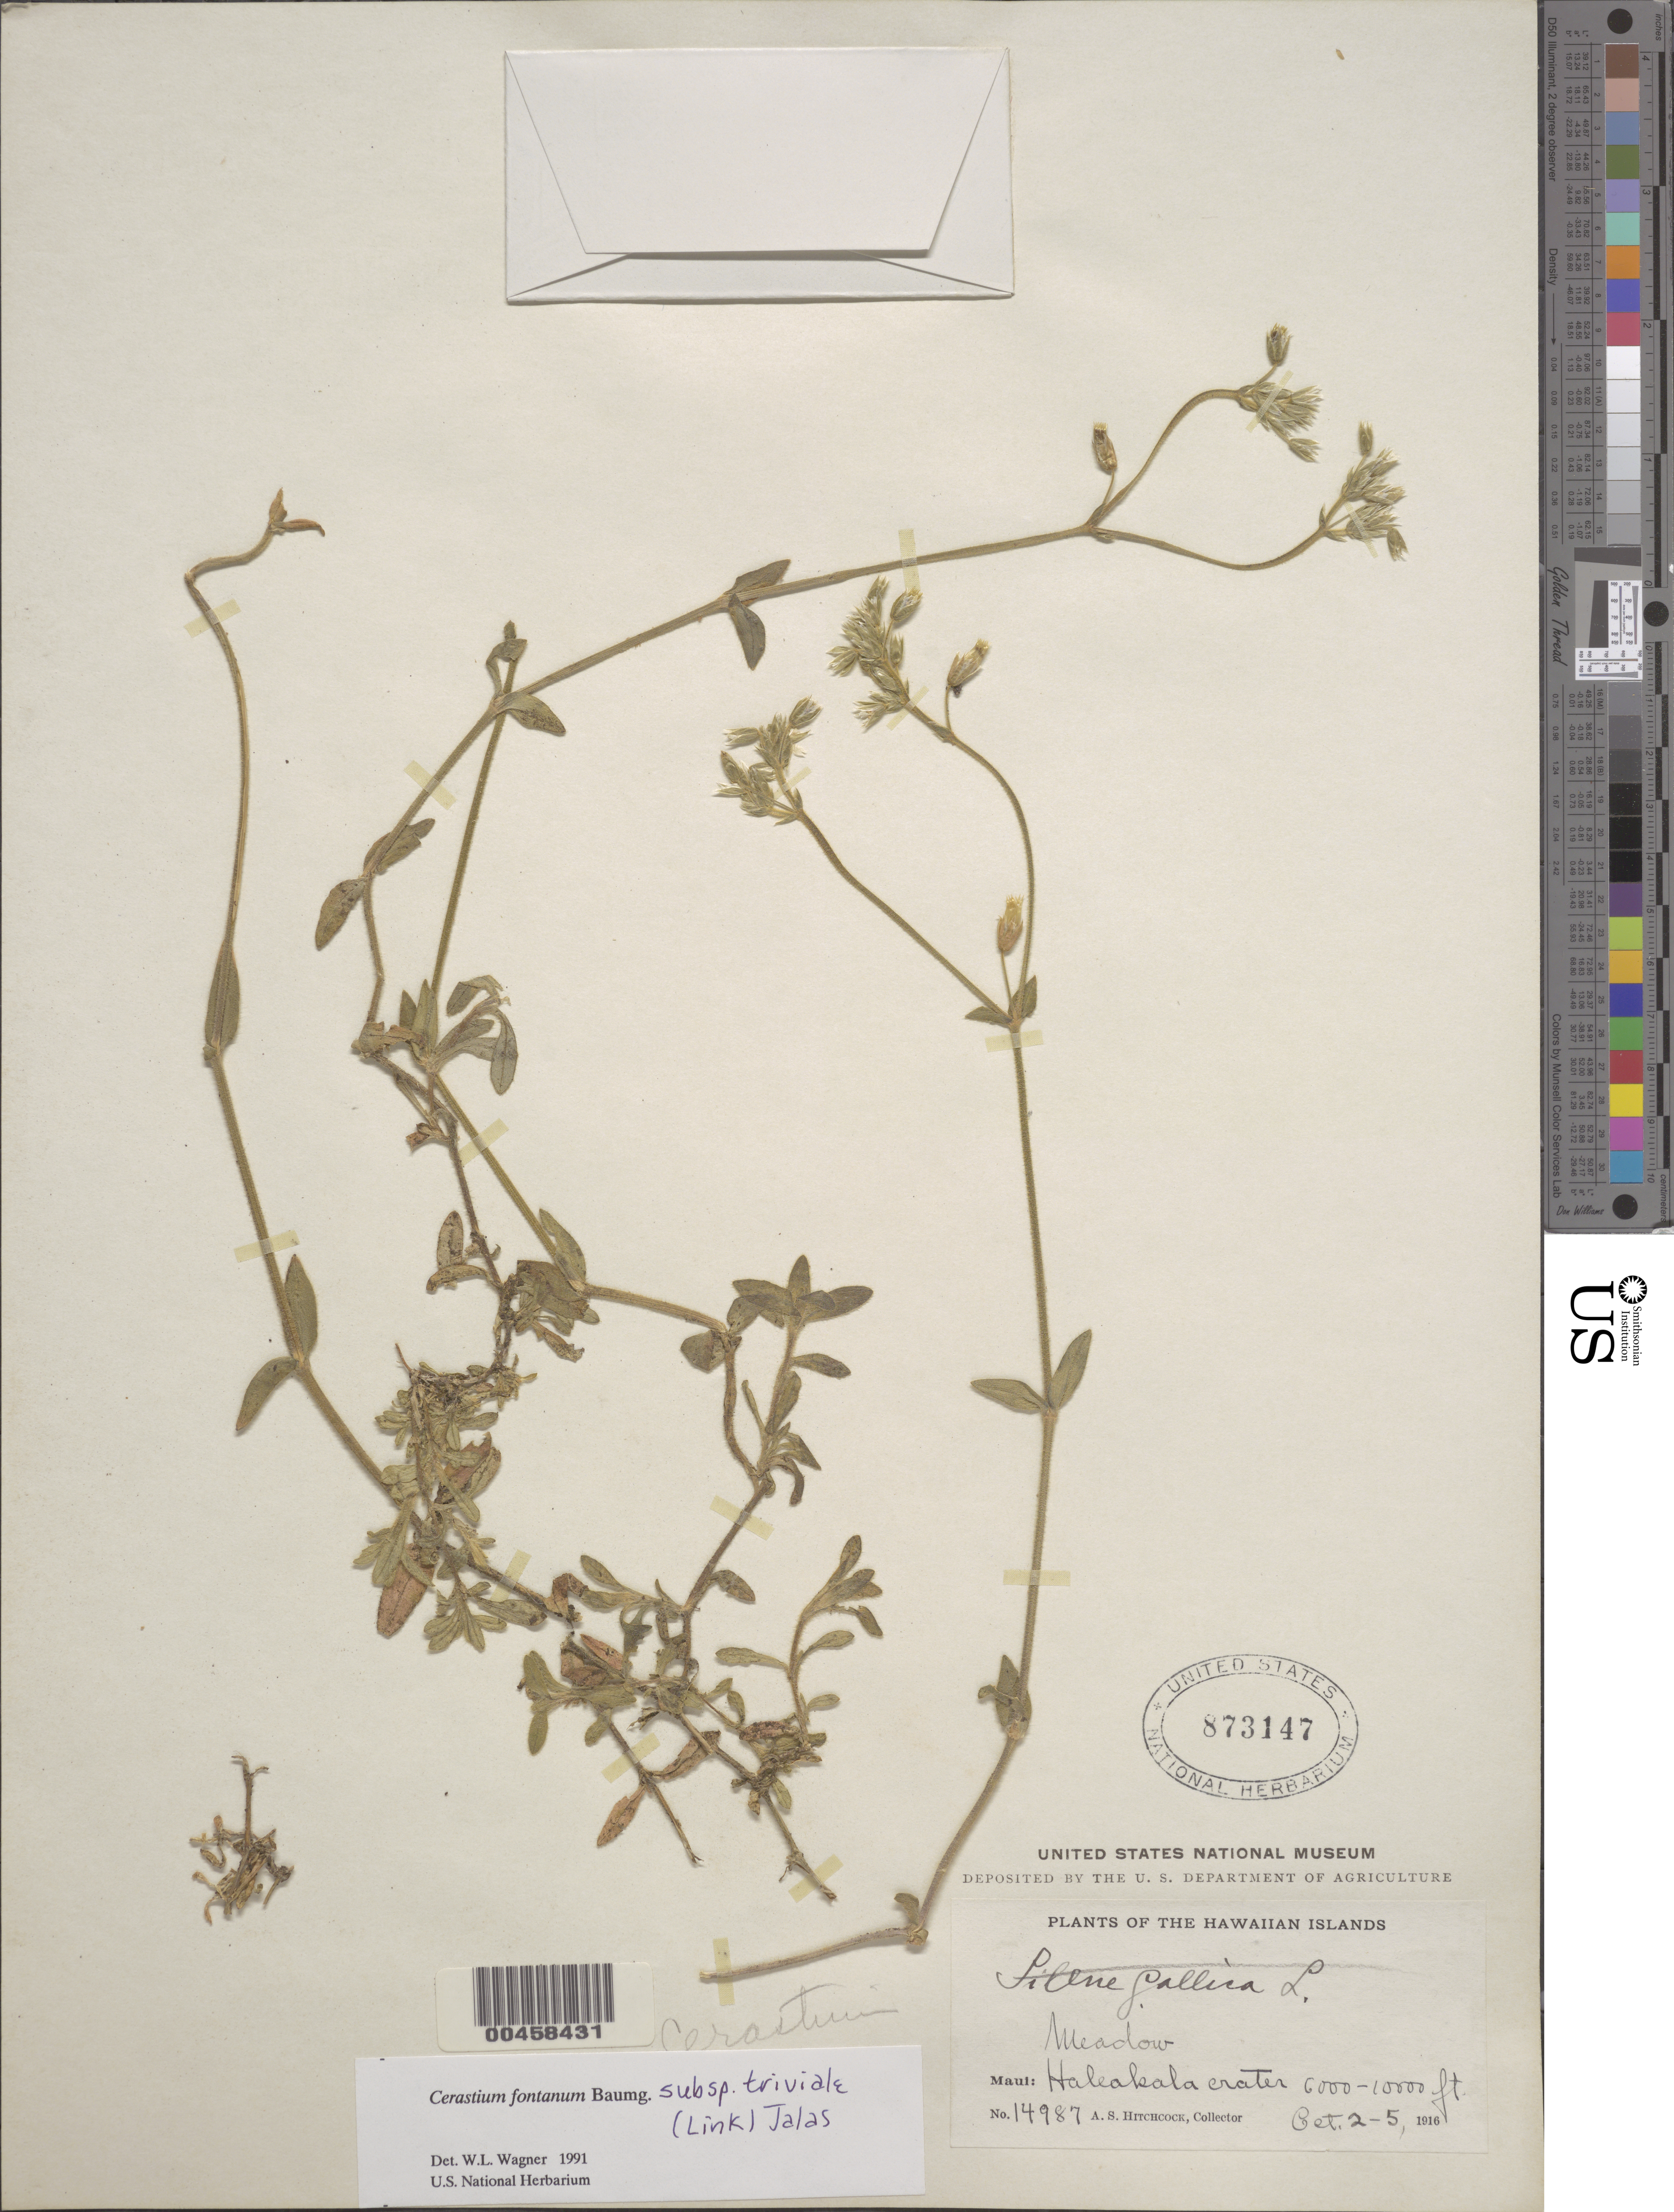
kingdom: Plantae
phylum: Tracheophyta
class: Magnoliopsida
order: Caryophyllales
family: Caryophyllaceae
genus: Cerastium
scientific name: Cerastium fontanum subsp. triviale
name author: (E.H.L. Krause) Jalas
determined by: Wagner, W. L., (BOT), Smithsonian Institution - National Museum of Natural History (UNITED STATES)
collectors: A. S. Hitchcock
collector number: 14987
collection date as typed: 2 Oct 1916 to 5 Oct 1916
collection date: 1916-10-02/1916-10-05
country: United States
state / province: Hawaii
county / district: Maui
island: Maui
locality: Haleakala Crater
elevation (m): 1829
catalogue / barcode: US 873147